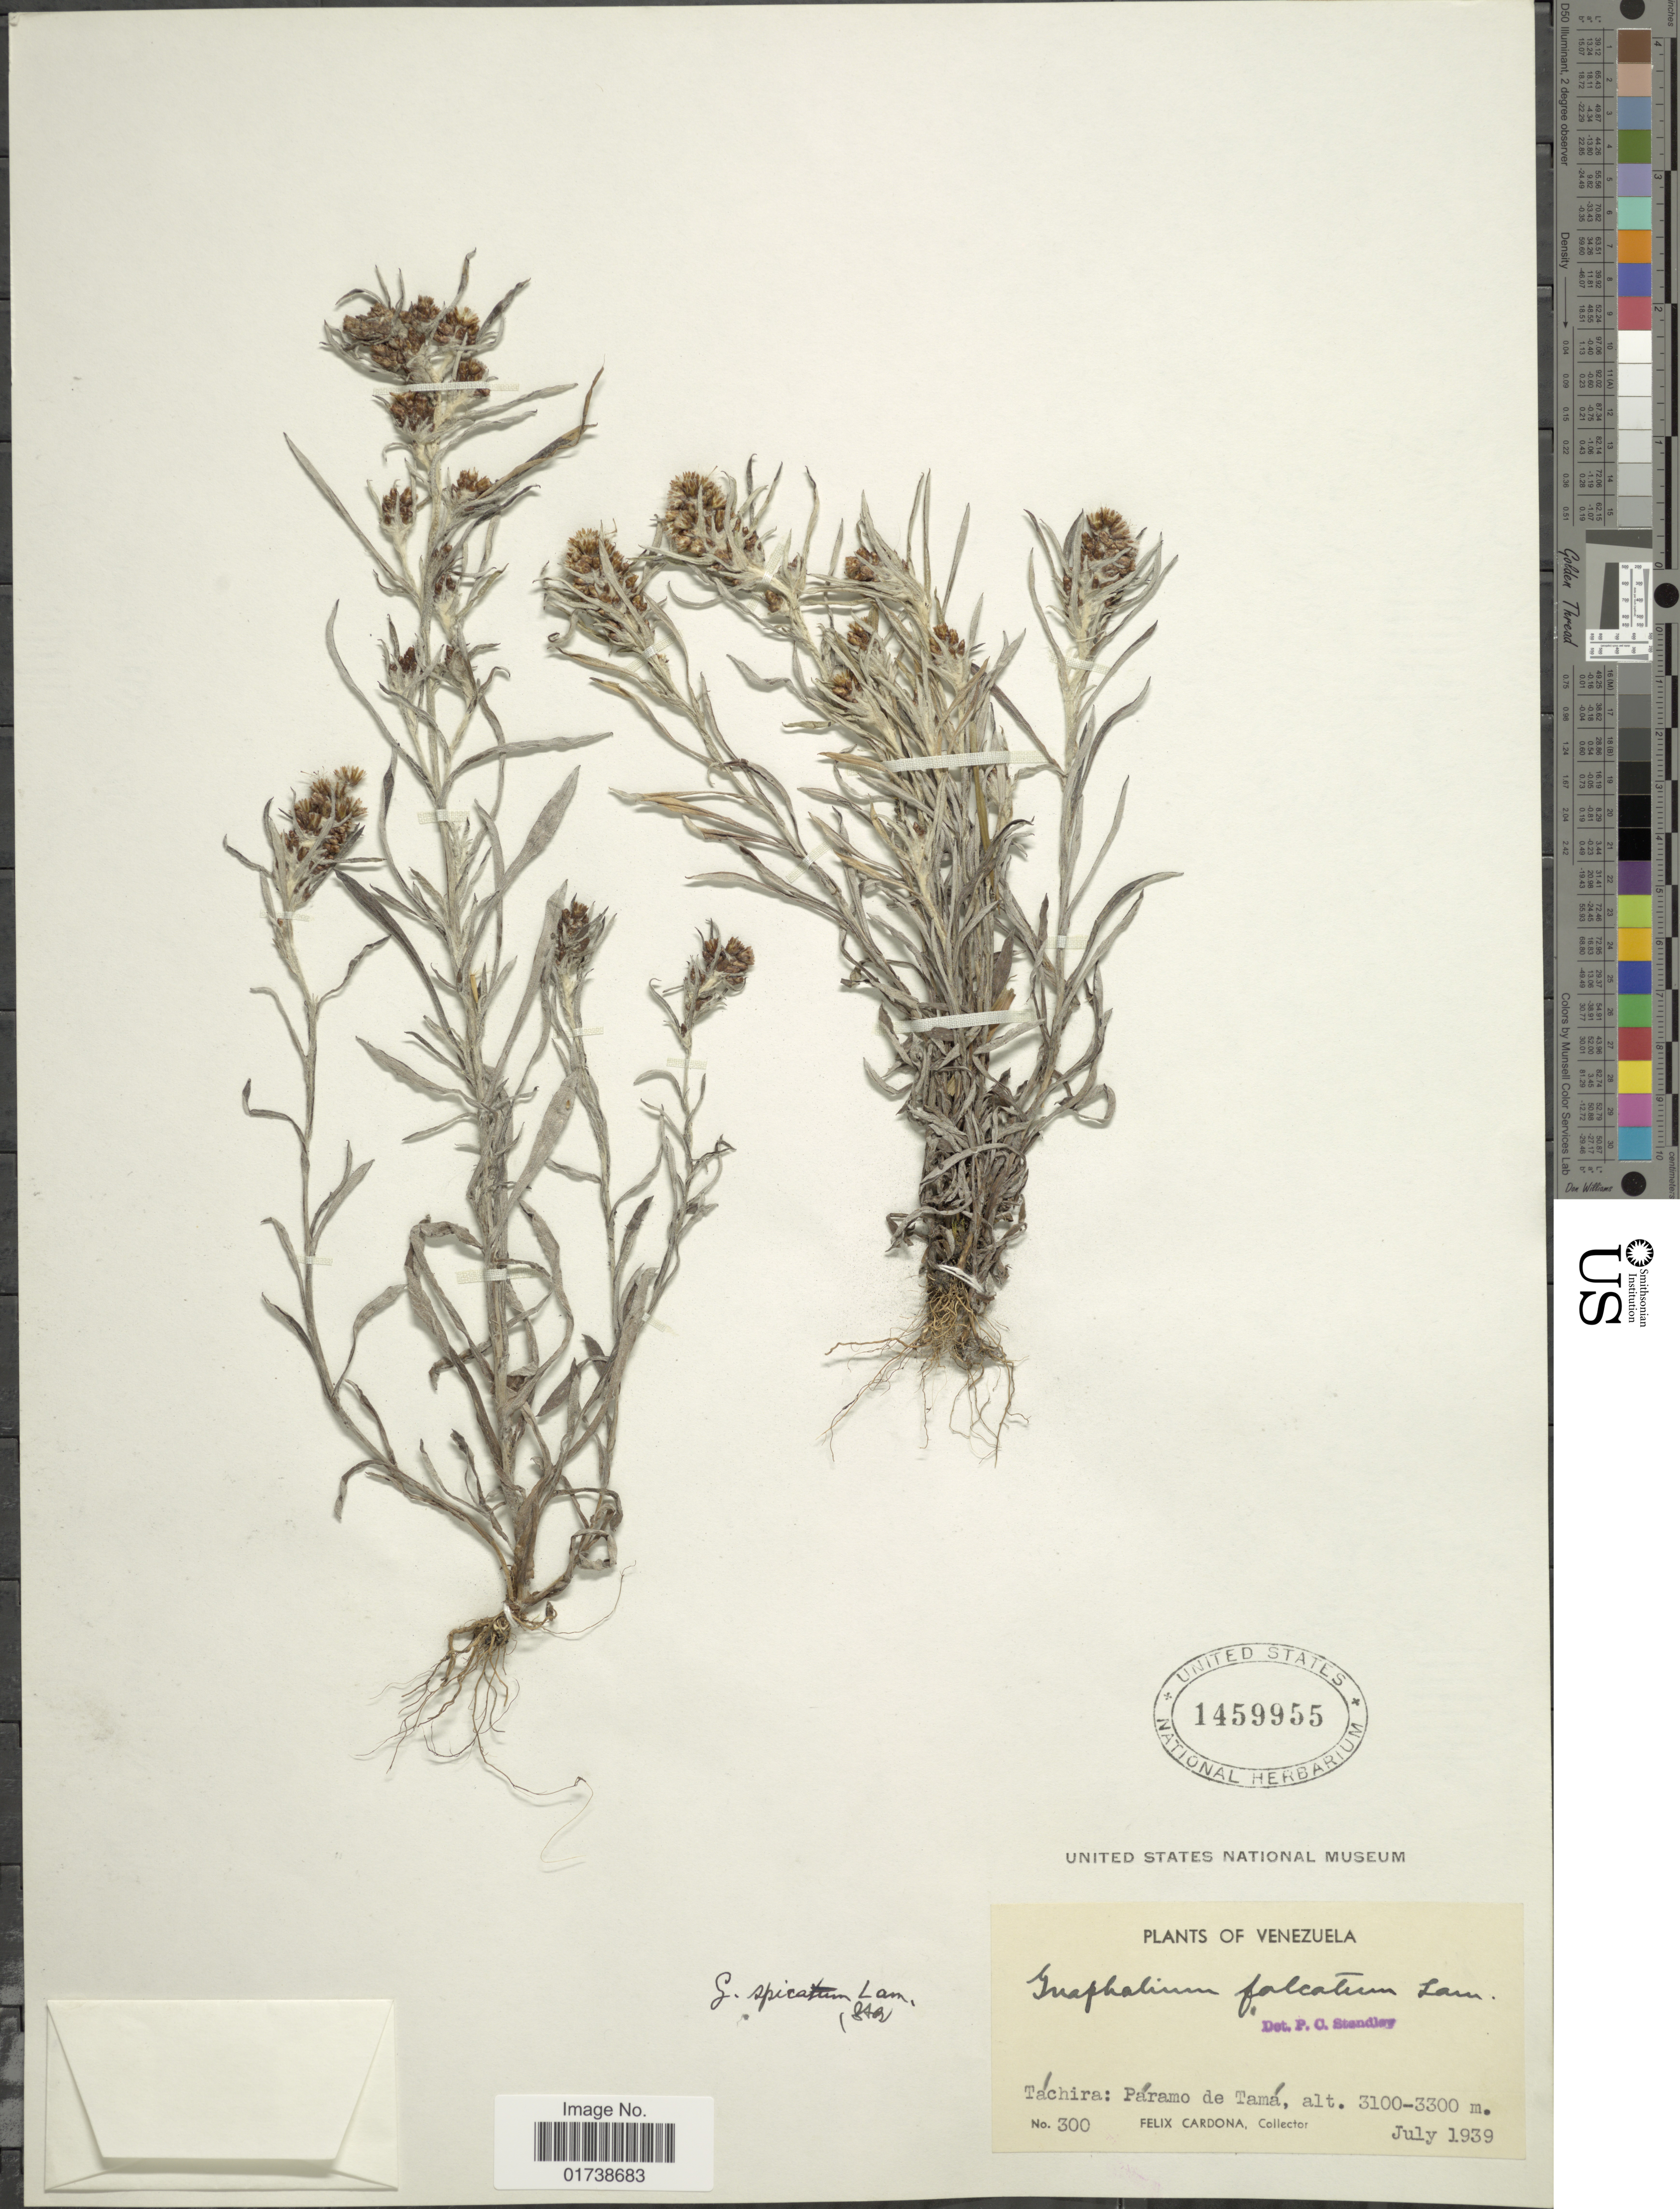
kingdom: Plantae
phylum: Tracheophyta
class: Magnoliopsida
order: Asterales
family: Asteraceae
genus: Gamochaeta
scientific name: Gamochaeta spicata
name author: (Lam.) Cabrera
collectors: F. Cardona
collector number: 300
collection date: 1939-07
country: Venezuela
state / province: Tachira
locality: Paramo de Tama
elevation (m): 3100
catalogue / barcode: US 1459955